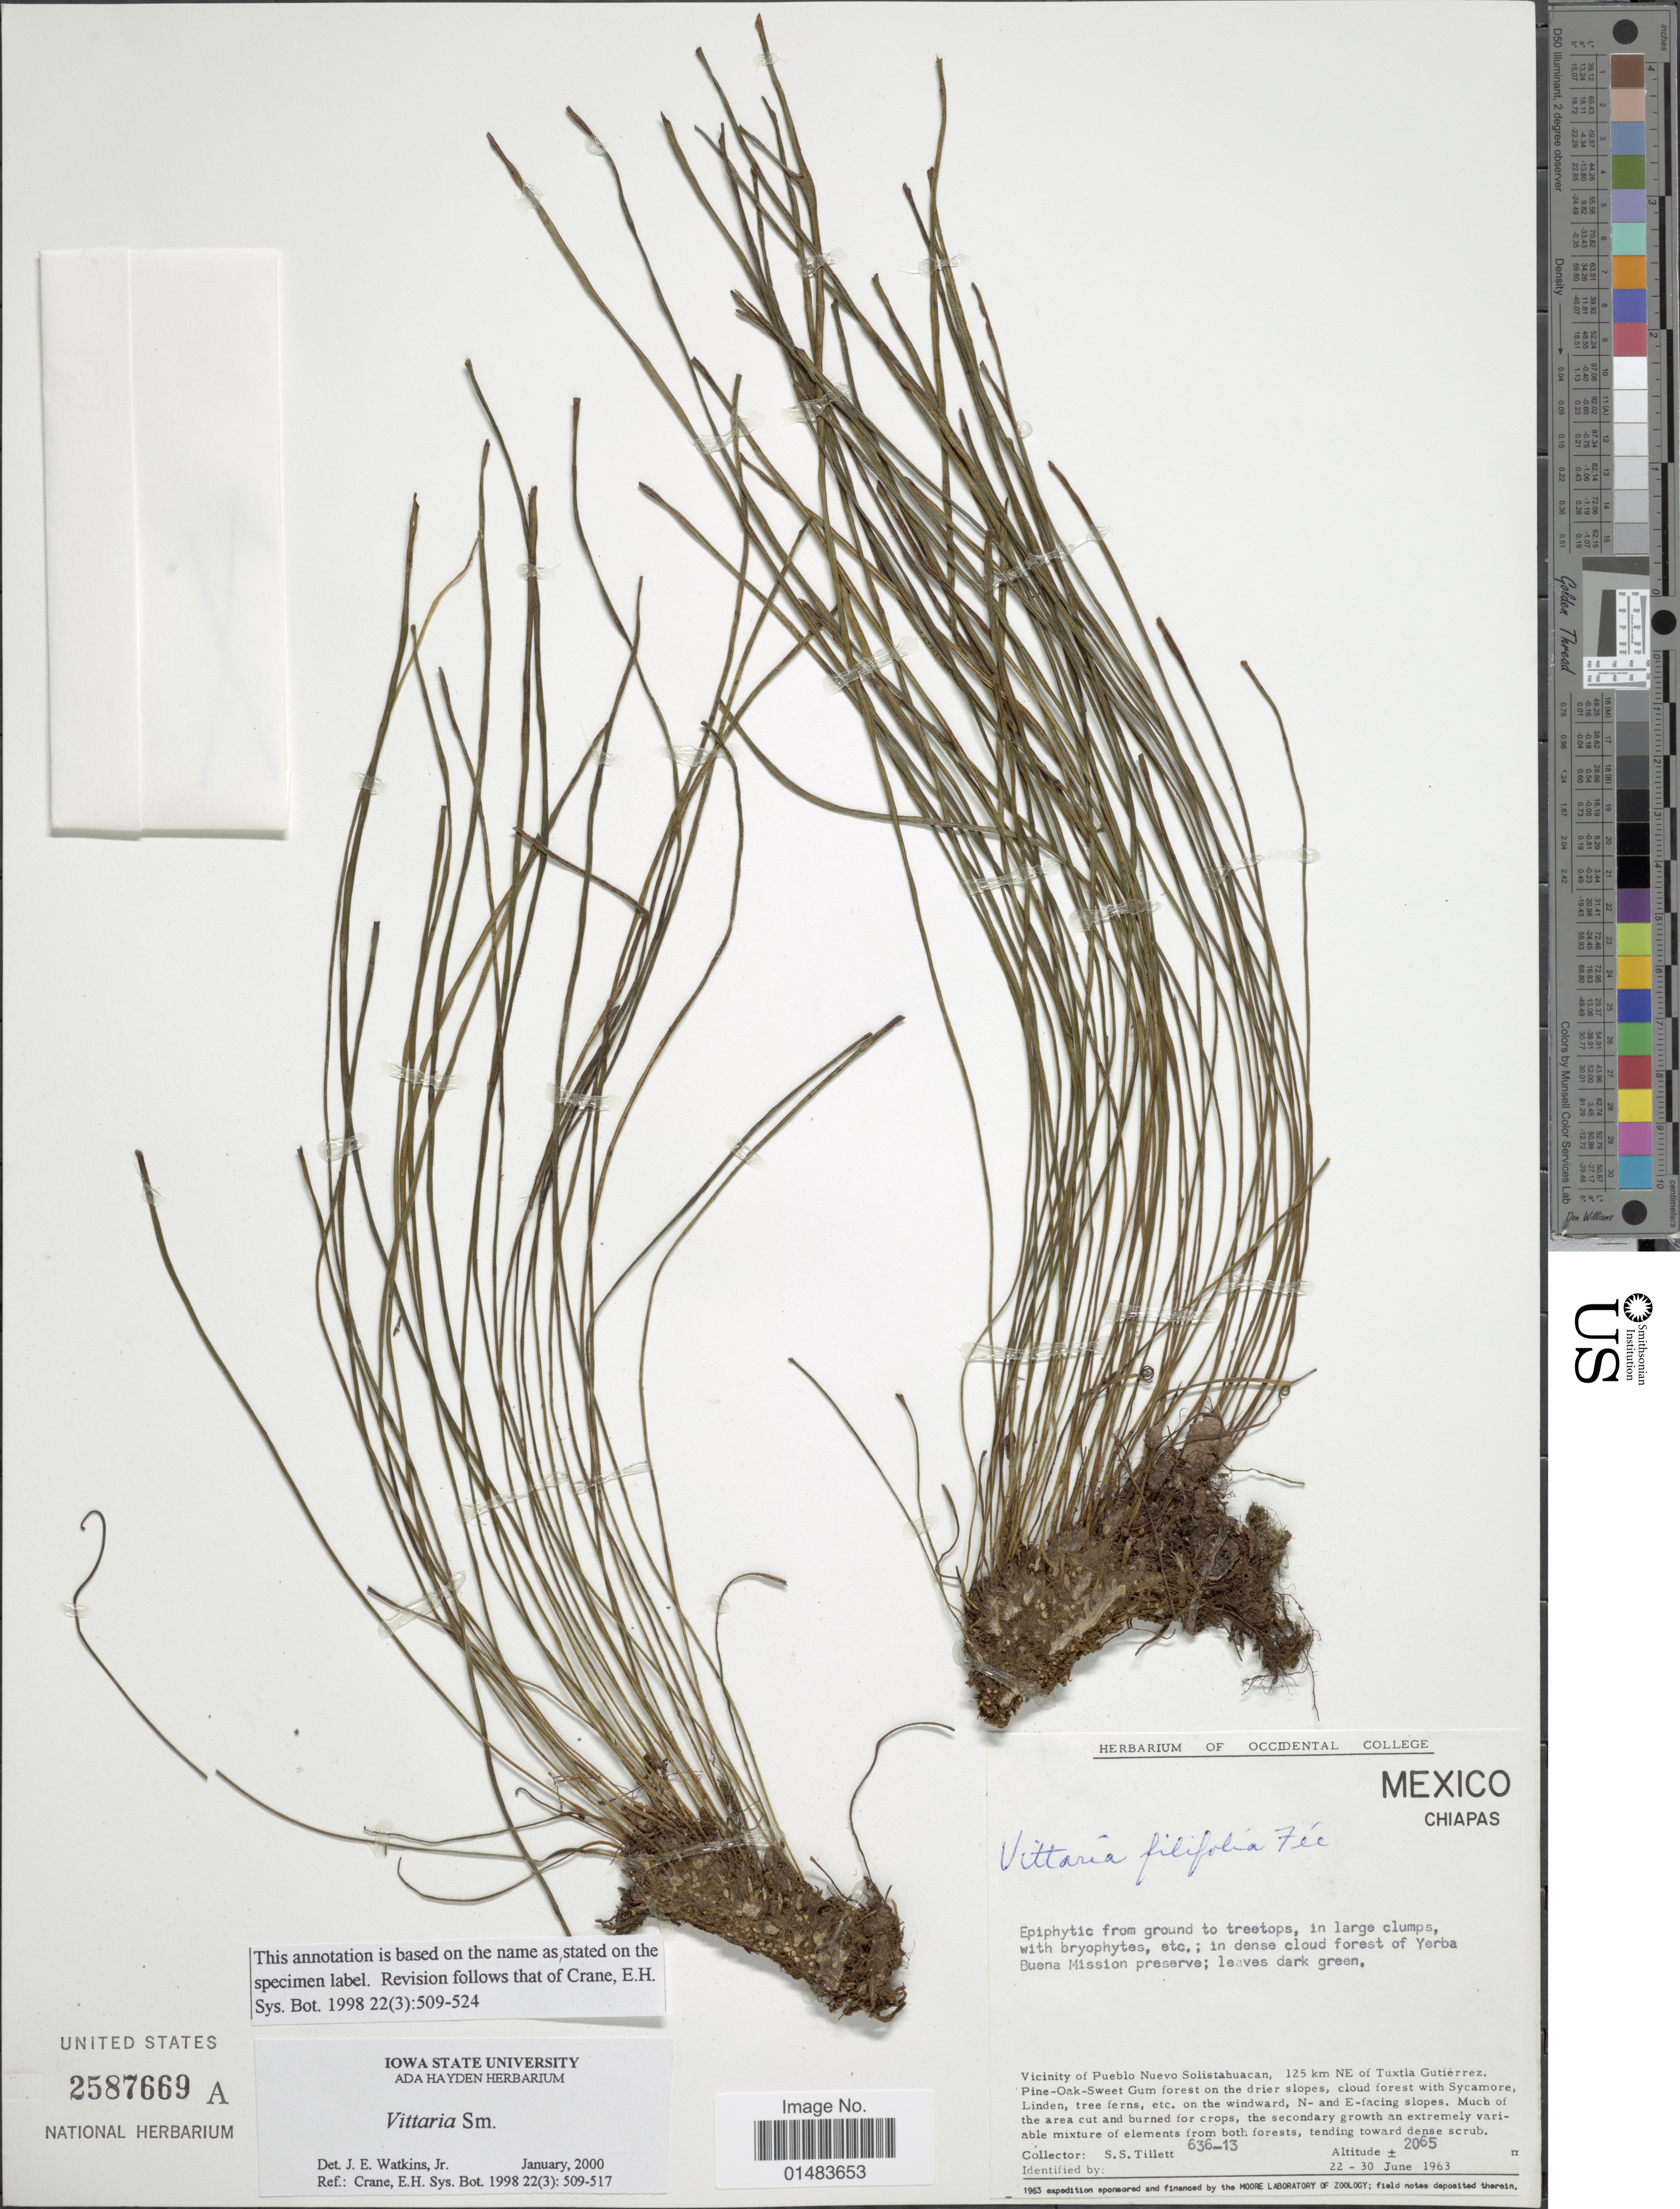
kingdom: Plantae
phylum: Tracheophyta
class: Polypodiopsida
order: Polypodiales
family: Pteridaceae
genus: Vittaria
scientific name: Vittaria graminifolia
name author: Kaulf.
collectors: S. S. Tillett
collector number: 63613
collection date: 1963-06-22/1963-06-30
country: Mexico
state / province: Chiapas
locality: Vicinity of Pueblo Nuevo Solistahuacan, 125 km NE of Tuxtla Guierrez. Pine-Oak-Sweet Gum forest on the drier slopes, cloud forest with Sycamore, Linden, tree ferns, etc. on the windward, N- and E facing slopes. Much of the area and burend for crops, the secondary growth an extremely variable mixture of elements from both forests, tending toward dense scrub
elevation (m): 2065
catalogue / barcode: US 2587669A